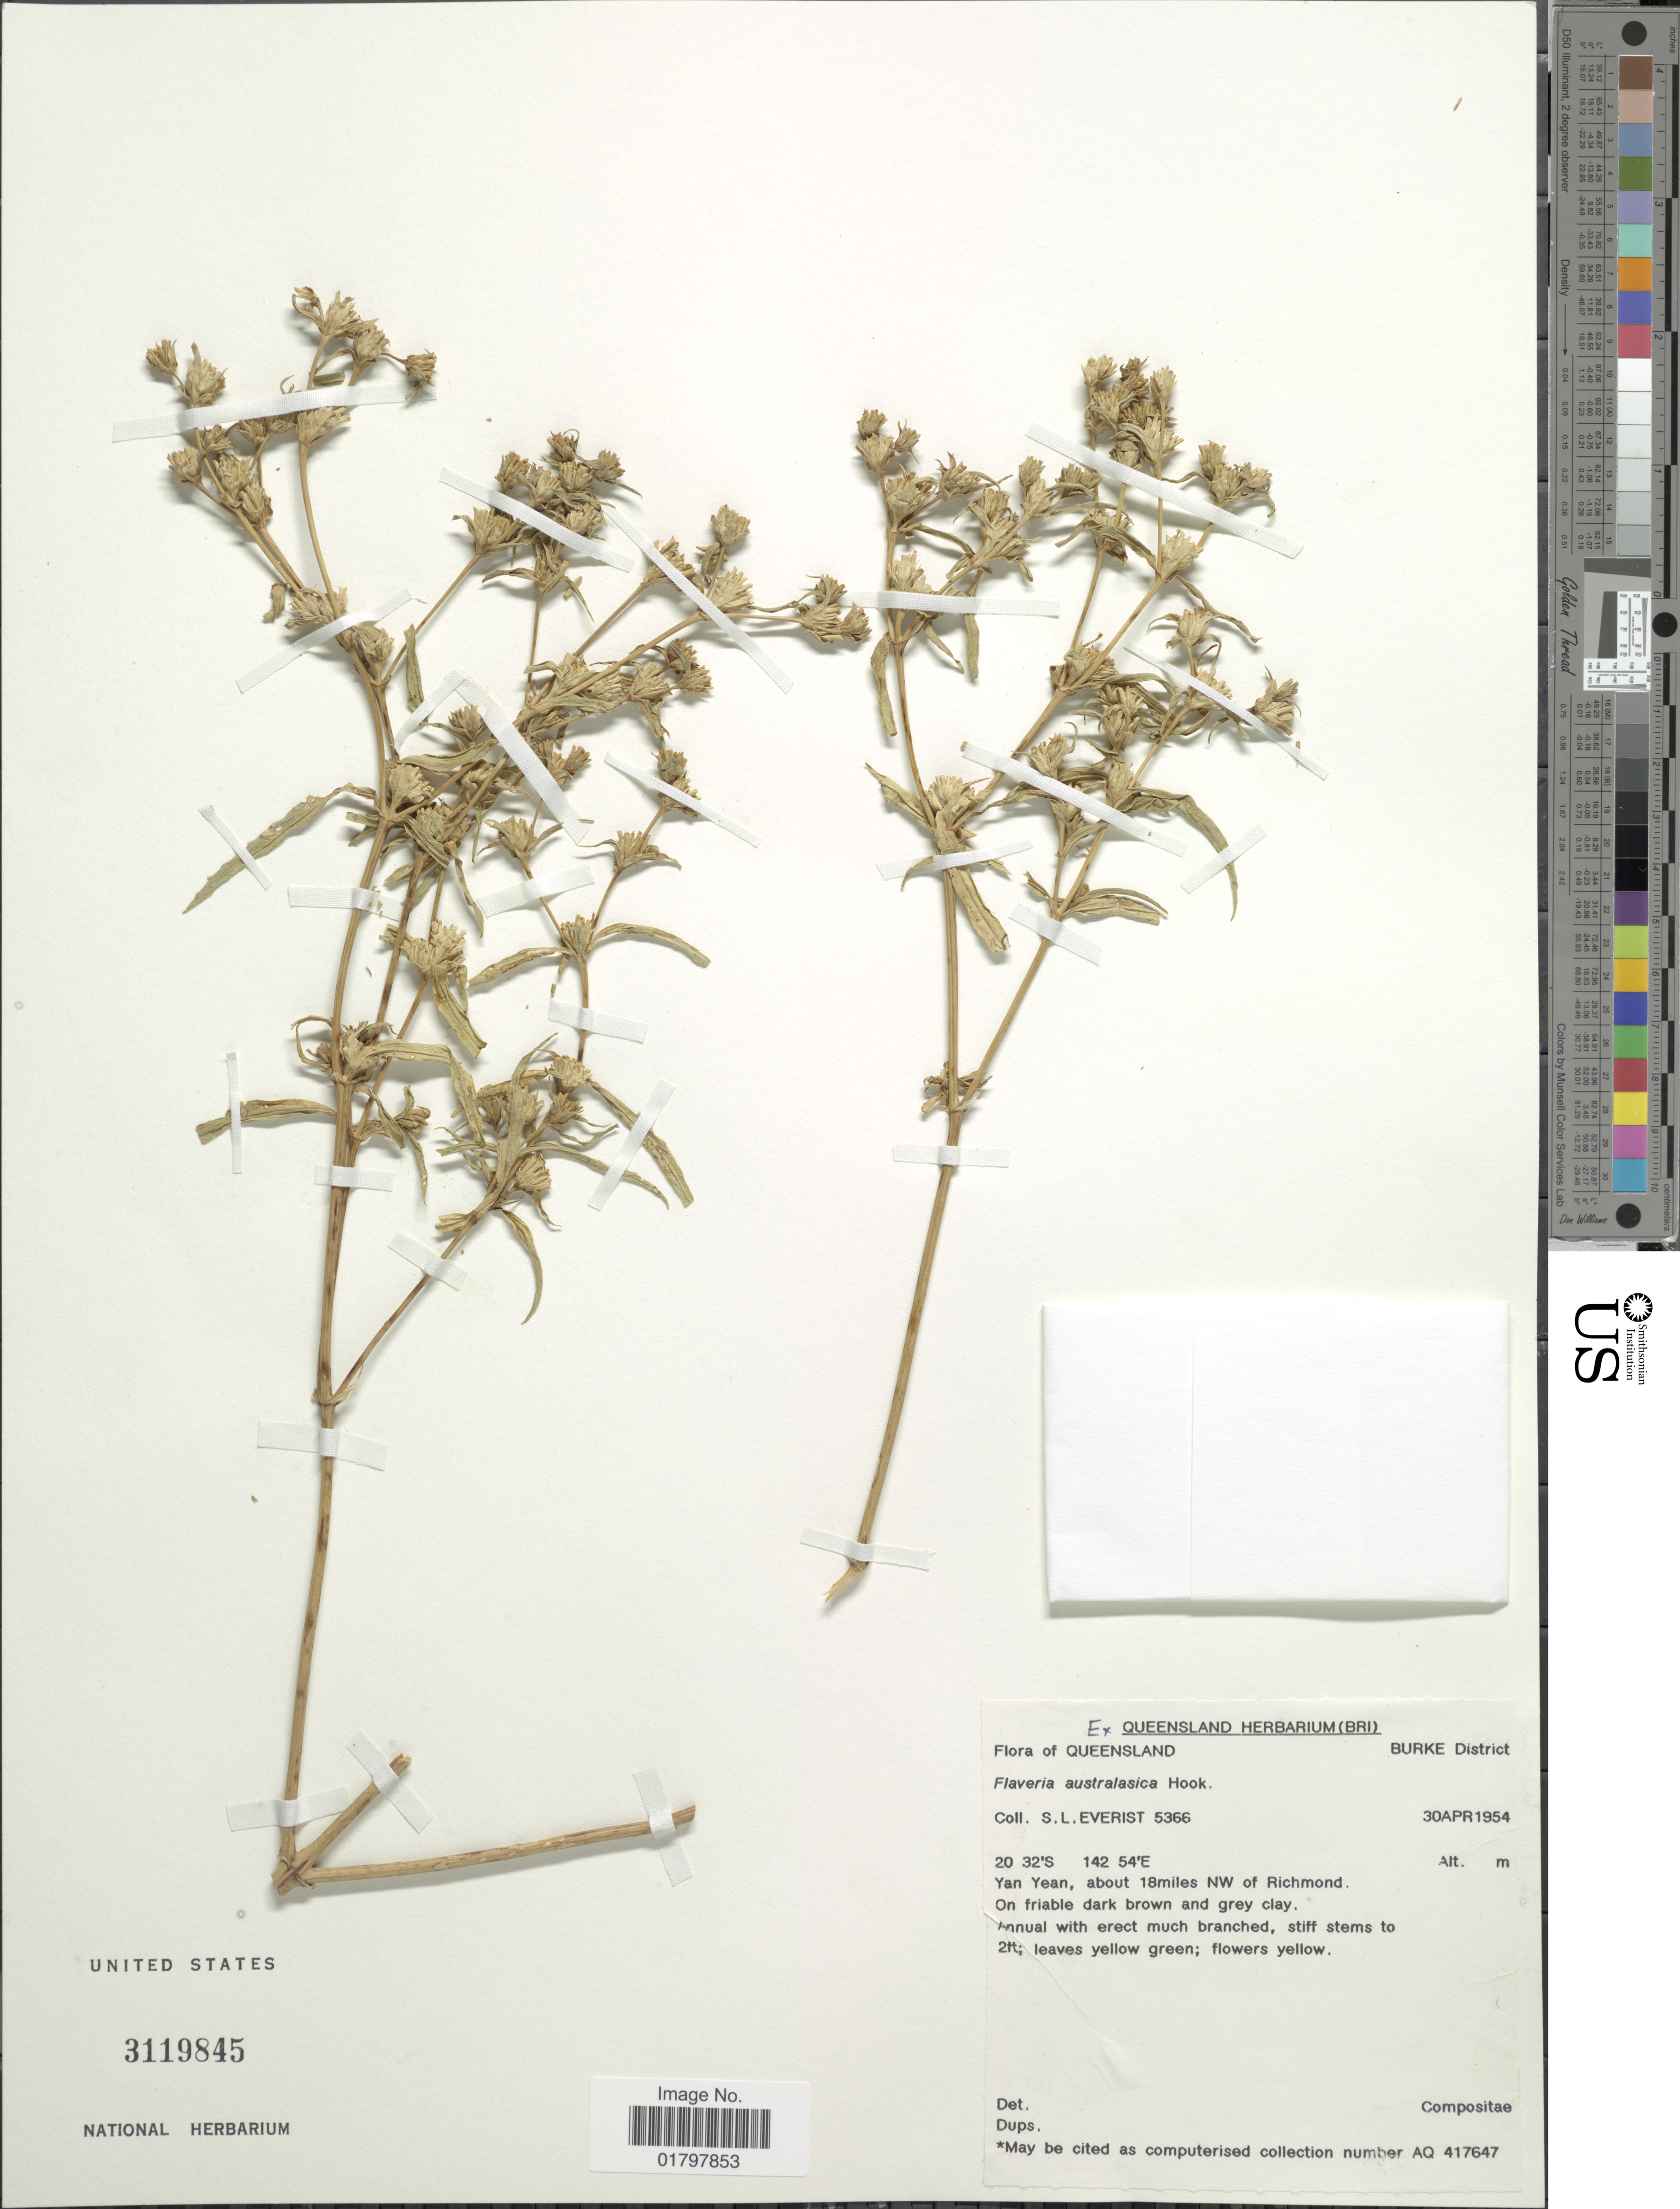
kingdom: Plantae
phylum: Tracheophyta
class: Magnoliopsida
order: Asterales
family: Asteraceae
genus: Flaveria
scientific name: Flaveria trinervia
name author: (Spreng.) C. Mohr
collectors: S. Everist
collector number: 5366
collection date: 1954-04-30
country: Australia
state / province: Queensland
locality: Burke District. Yan Yean, about 18miles NW of Richmond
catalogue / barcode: US 3119845